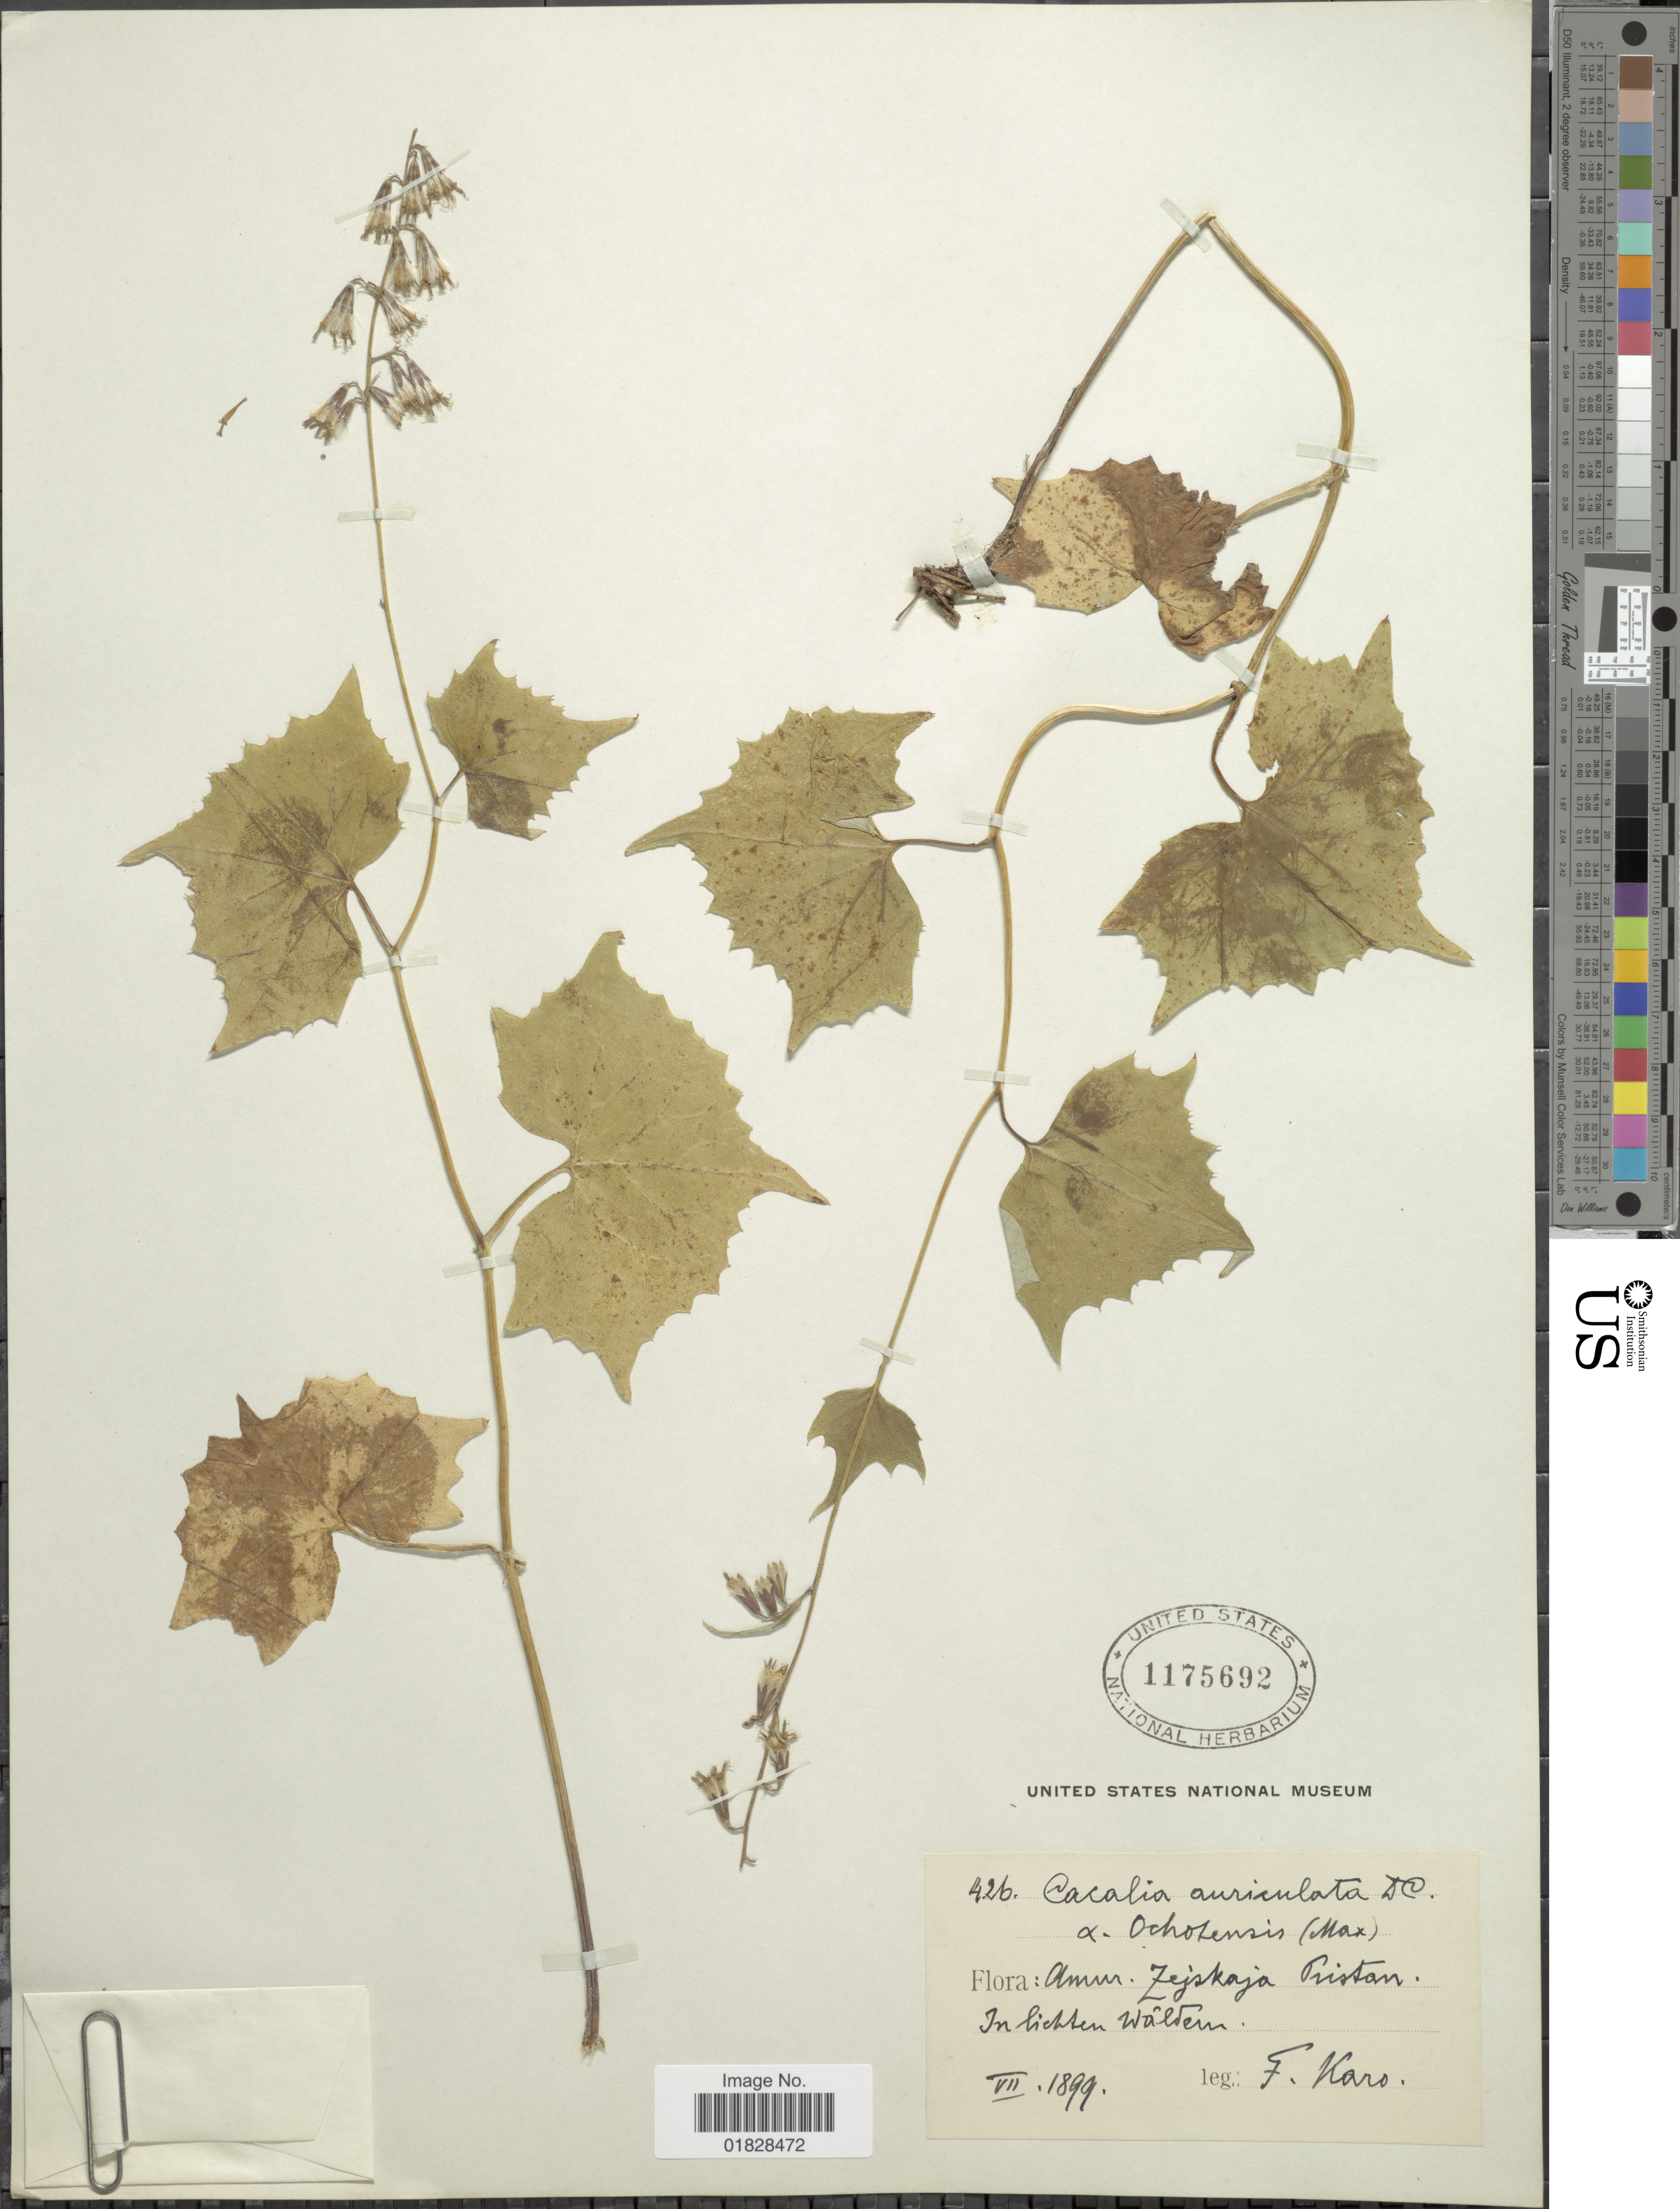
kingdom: Plantae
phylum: Tracheophyta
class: Magnoliopsida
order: Asterales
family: Asteraceae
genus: Parasenecio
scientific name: Parasenecio auriculatus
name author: (DC.) H. Koyama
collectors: F. Karo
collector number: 426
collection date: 1899-07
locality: Amm. Zejskaja Pristan. In lichten wäldern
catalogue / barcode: US 1175692